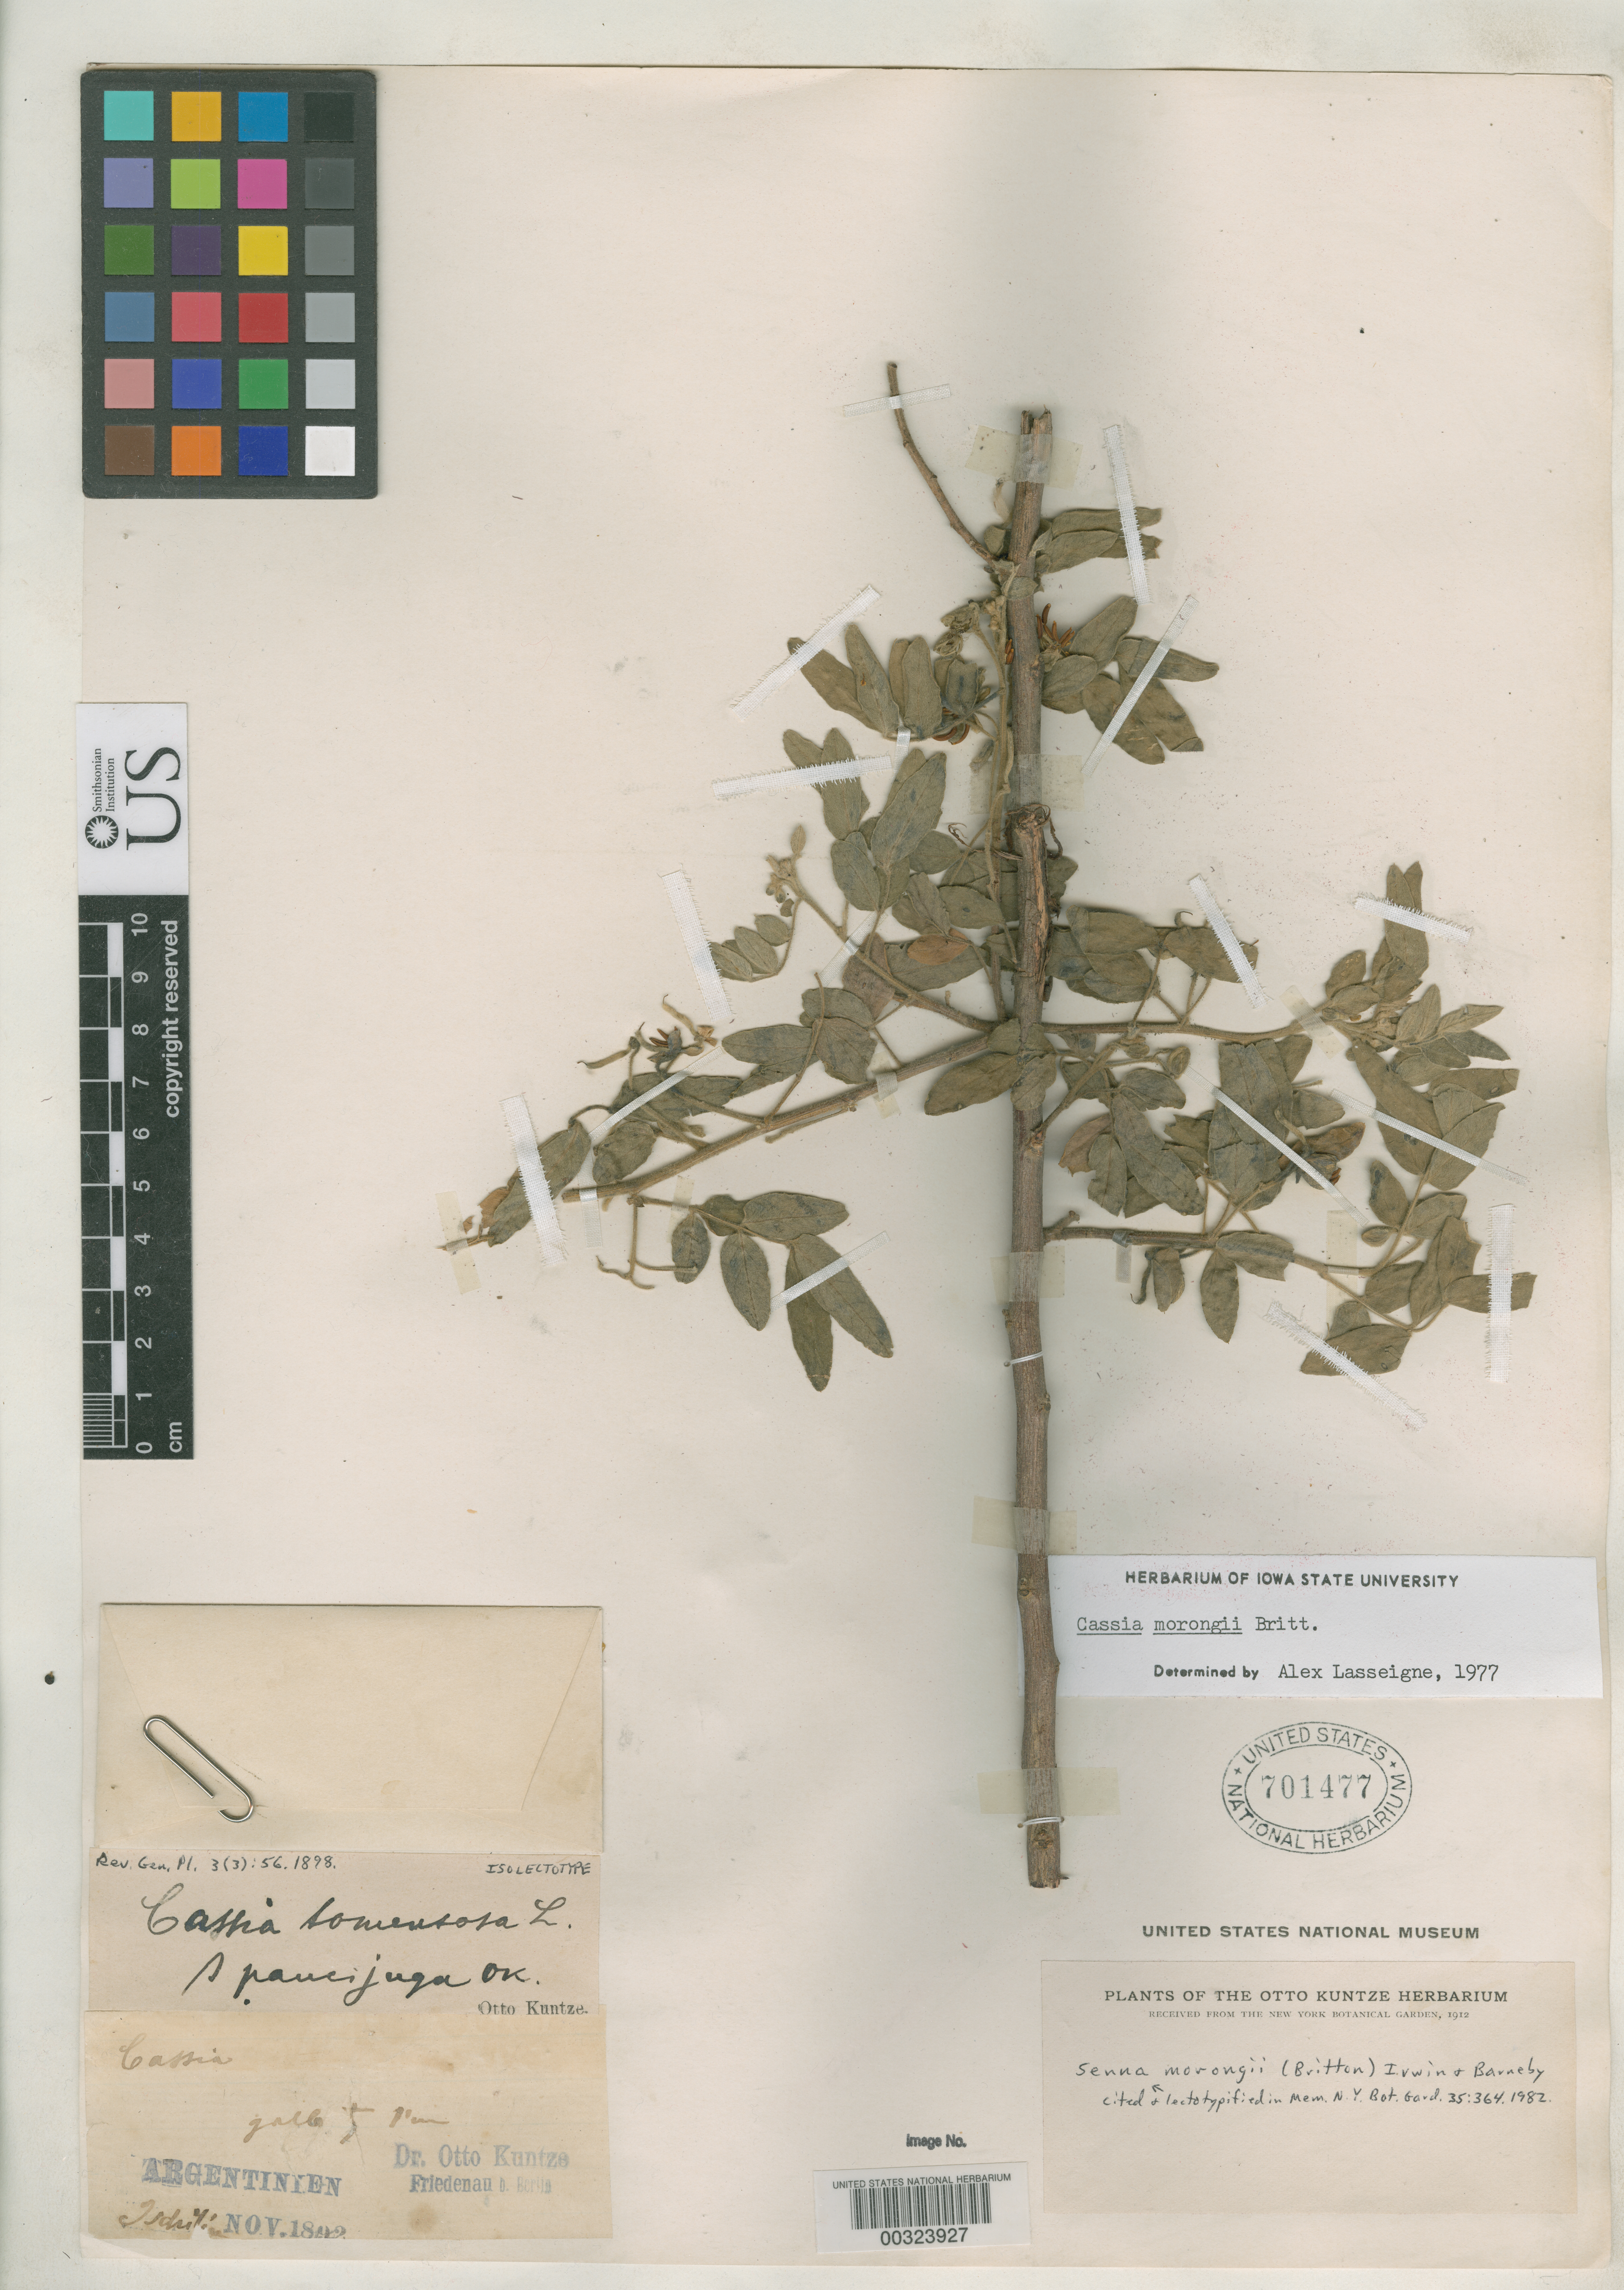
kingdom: Plantae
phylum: Tracheophyta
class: Magnoliopsida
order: Fabales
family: Fabaceae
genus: Cassia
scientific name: Cassia tomentosa var. paucijuga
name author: Kuntze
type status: Isolectotype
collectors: C.E.O. Kuntze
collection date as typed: Nov 1892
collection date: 1892-11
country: Argentina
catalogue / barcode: US 701477